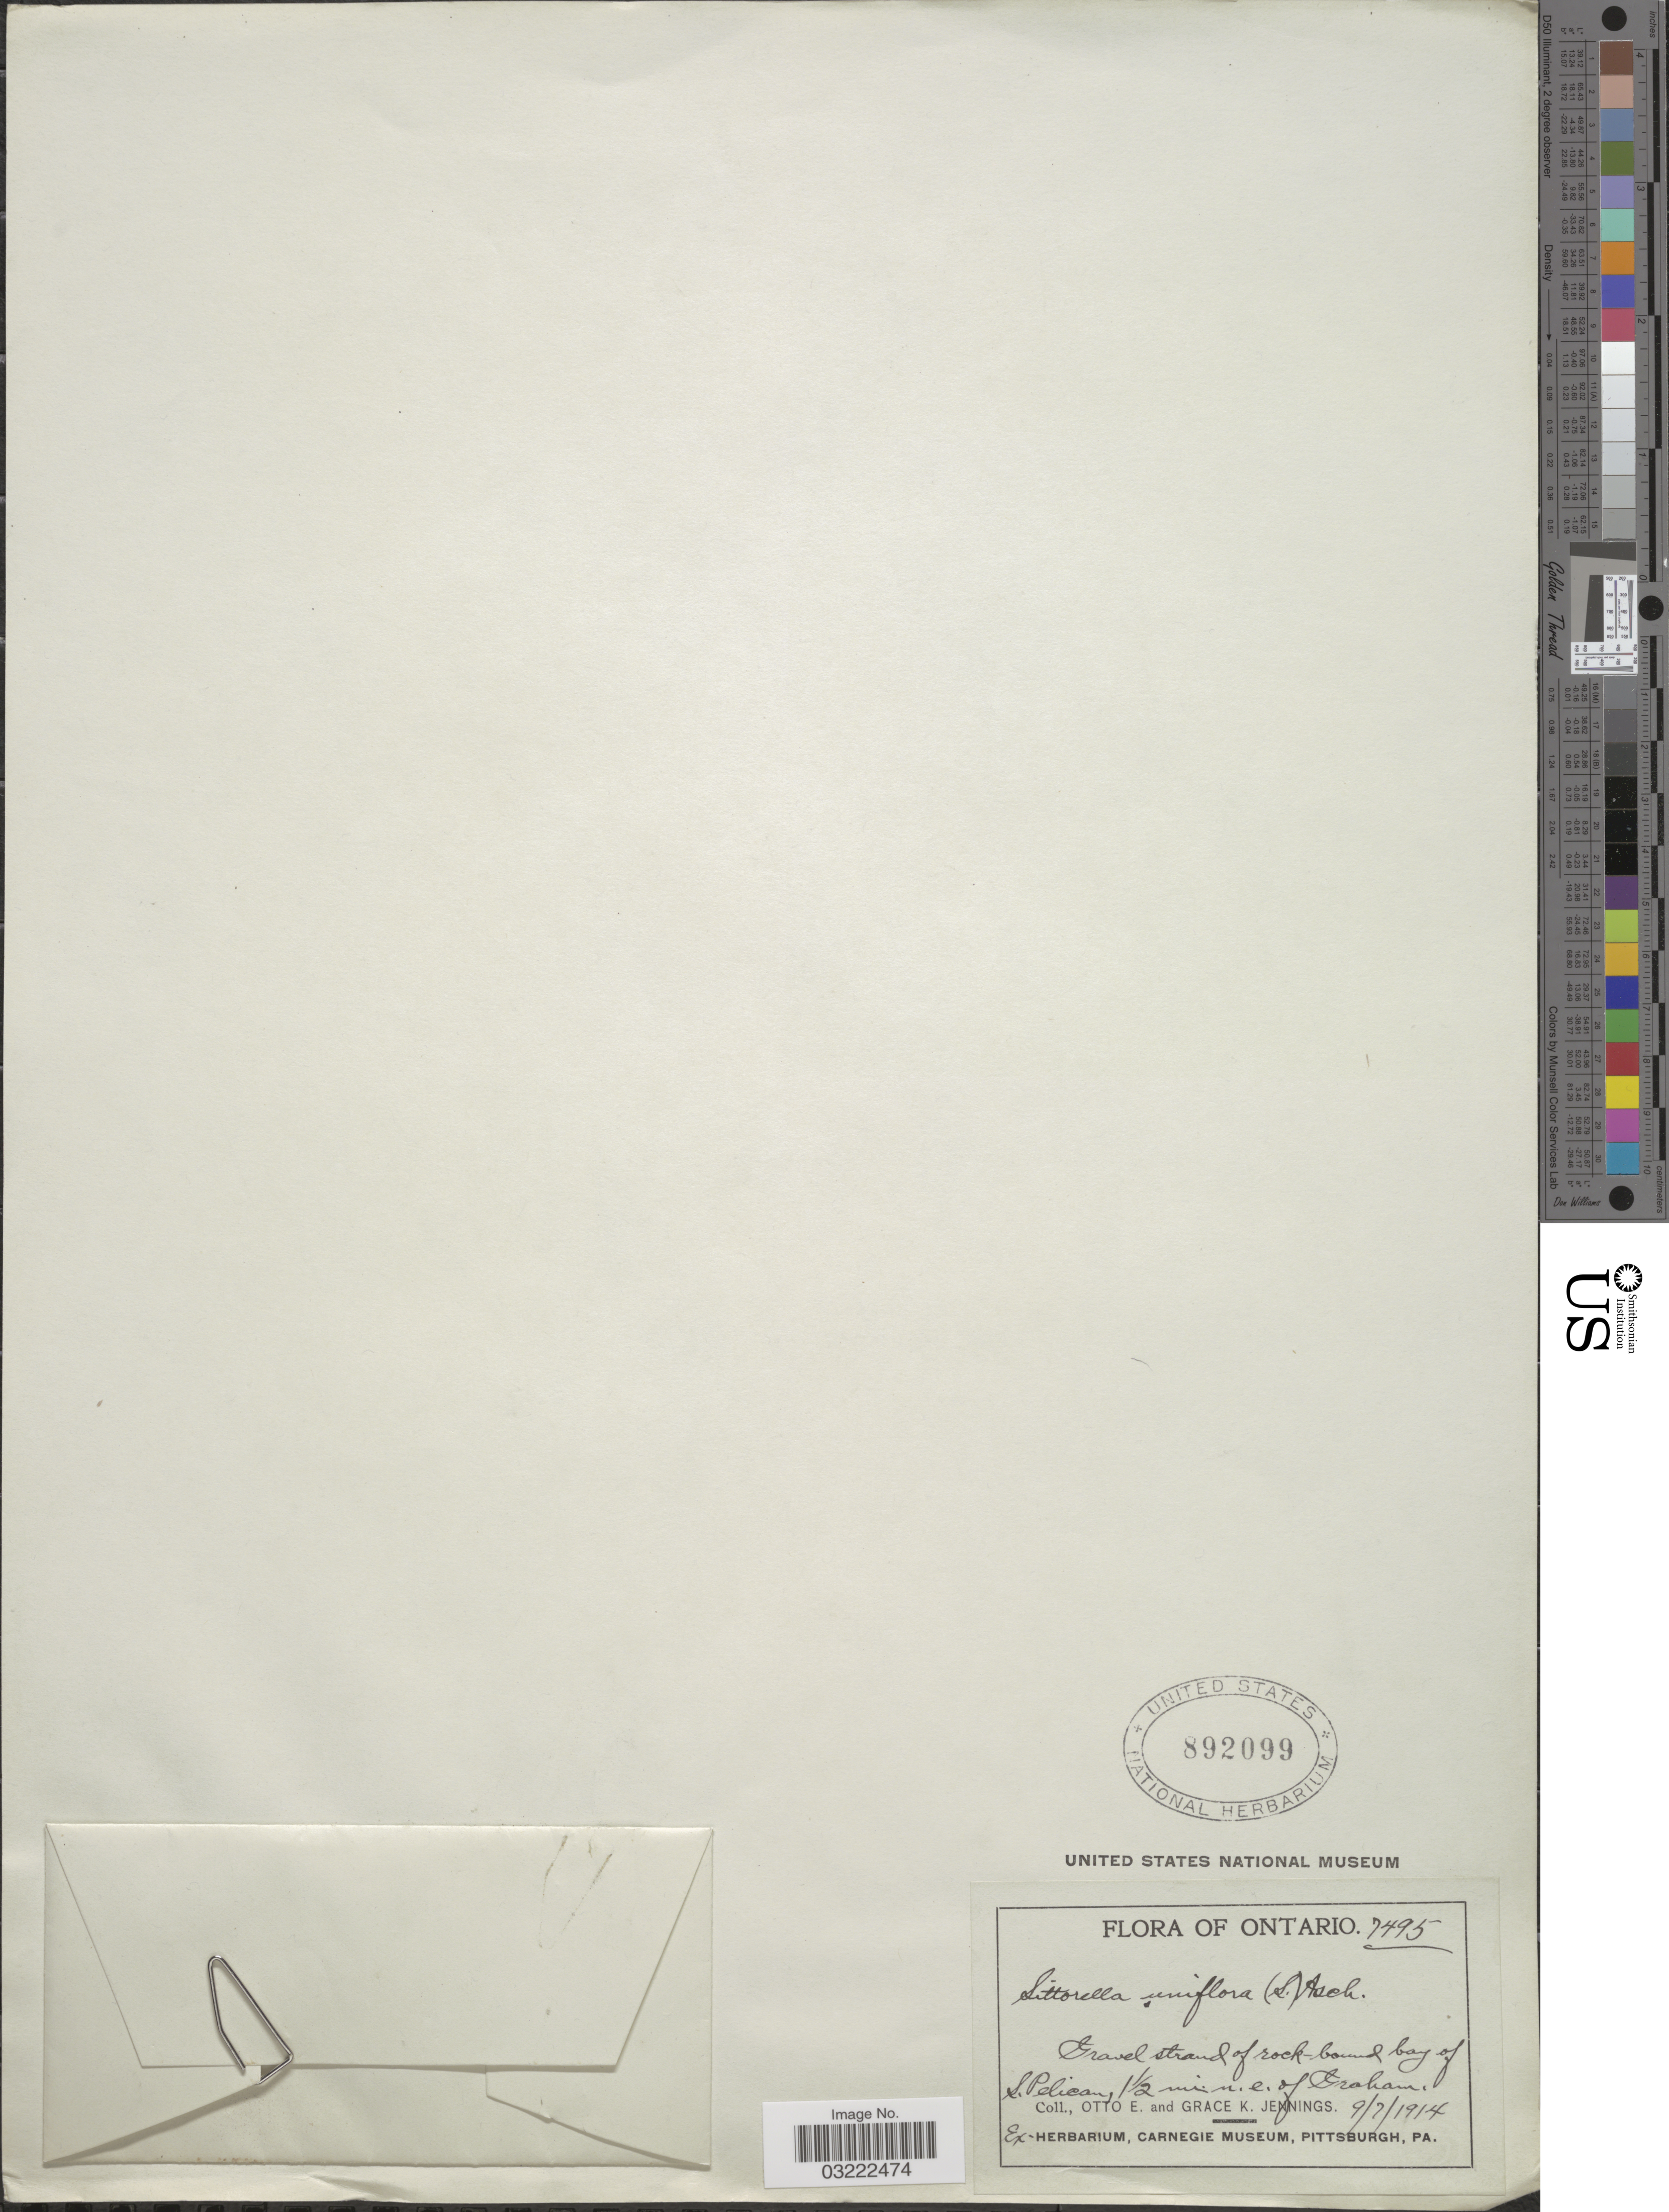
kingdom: Plantae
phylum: Tracheophyta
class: Magnoliopsida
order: Lamiales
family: Plantaginaceae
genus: Littorella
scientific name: Littorella uniflora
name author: (L.) Asch.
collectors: O. E. Jennings & G. K. Jennings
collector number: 7495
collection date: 1914-09-07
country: Canada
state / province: Ontario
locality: Gravel strand of rock-bound bay of S. Pelican, 1½ mi. n.e. of Graham.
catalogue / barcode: US 892099